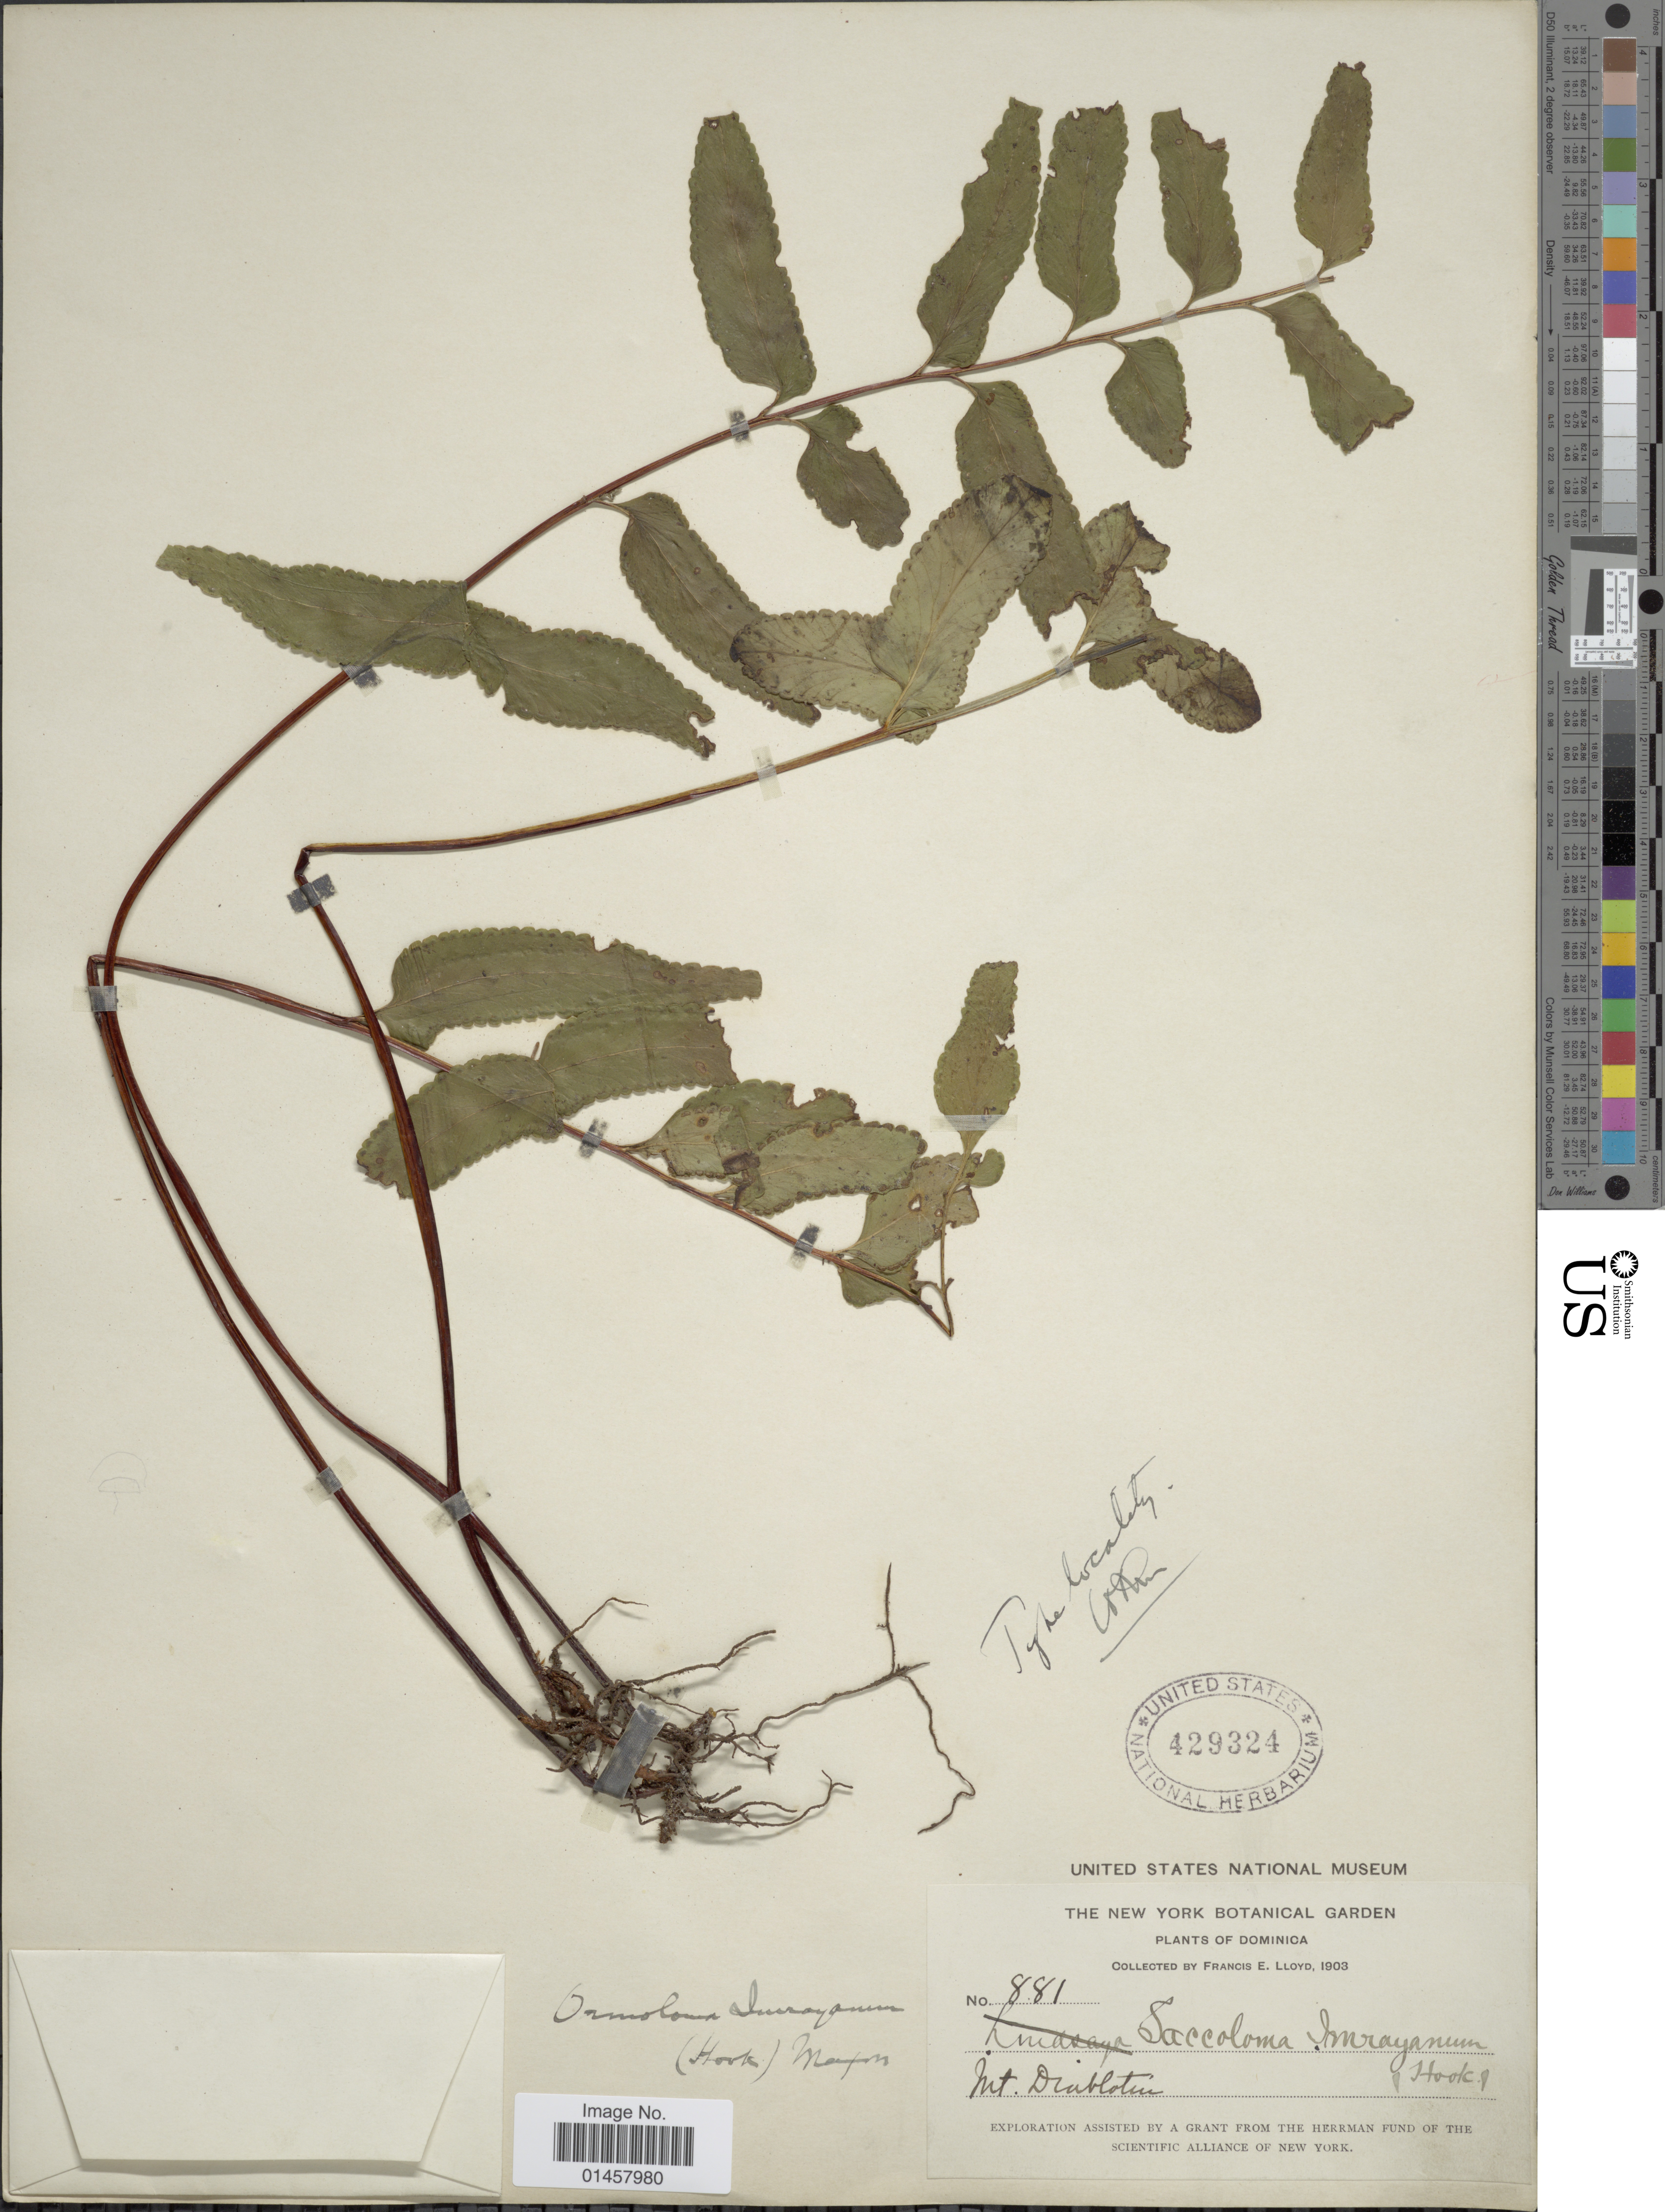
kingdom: Plantae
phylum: Tracheophyta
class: Polypodiopsida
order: Polypodiales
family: Lindsaeaceae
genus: Lindsaea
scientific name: Lindsaea imrayana comb. ined.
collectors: Lloyd, C. E.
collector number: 881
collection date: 1903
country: Dominica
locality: Mt. Diablotin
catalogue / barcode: US 429324